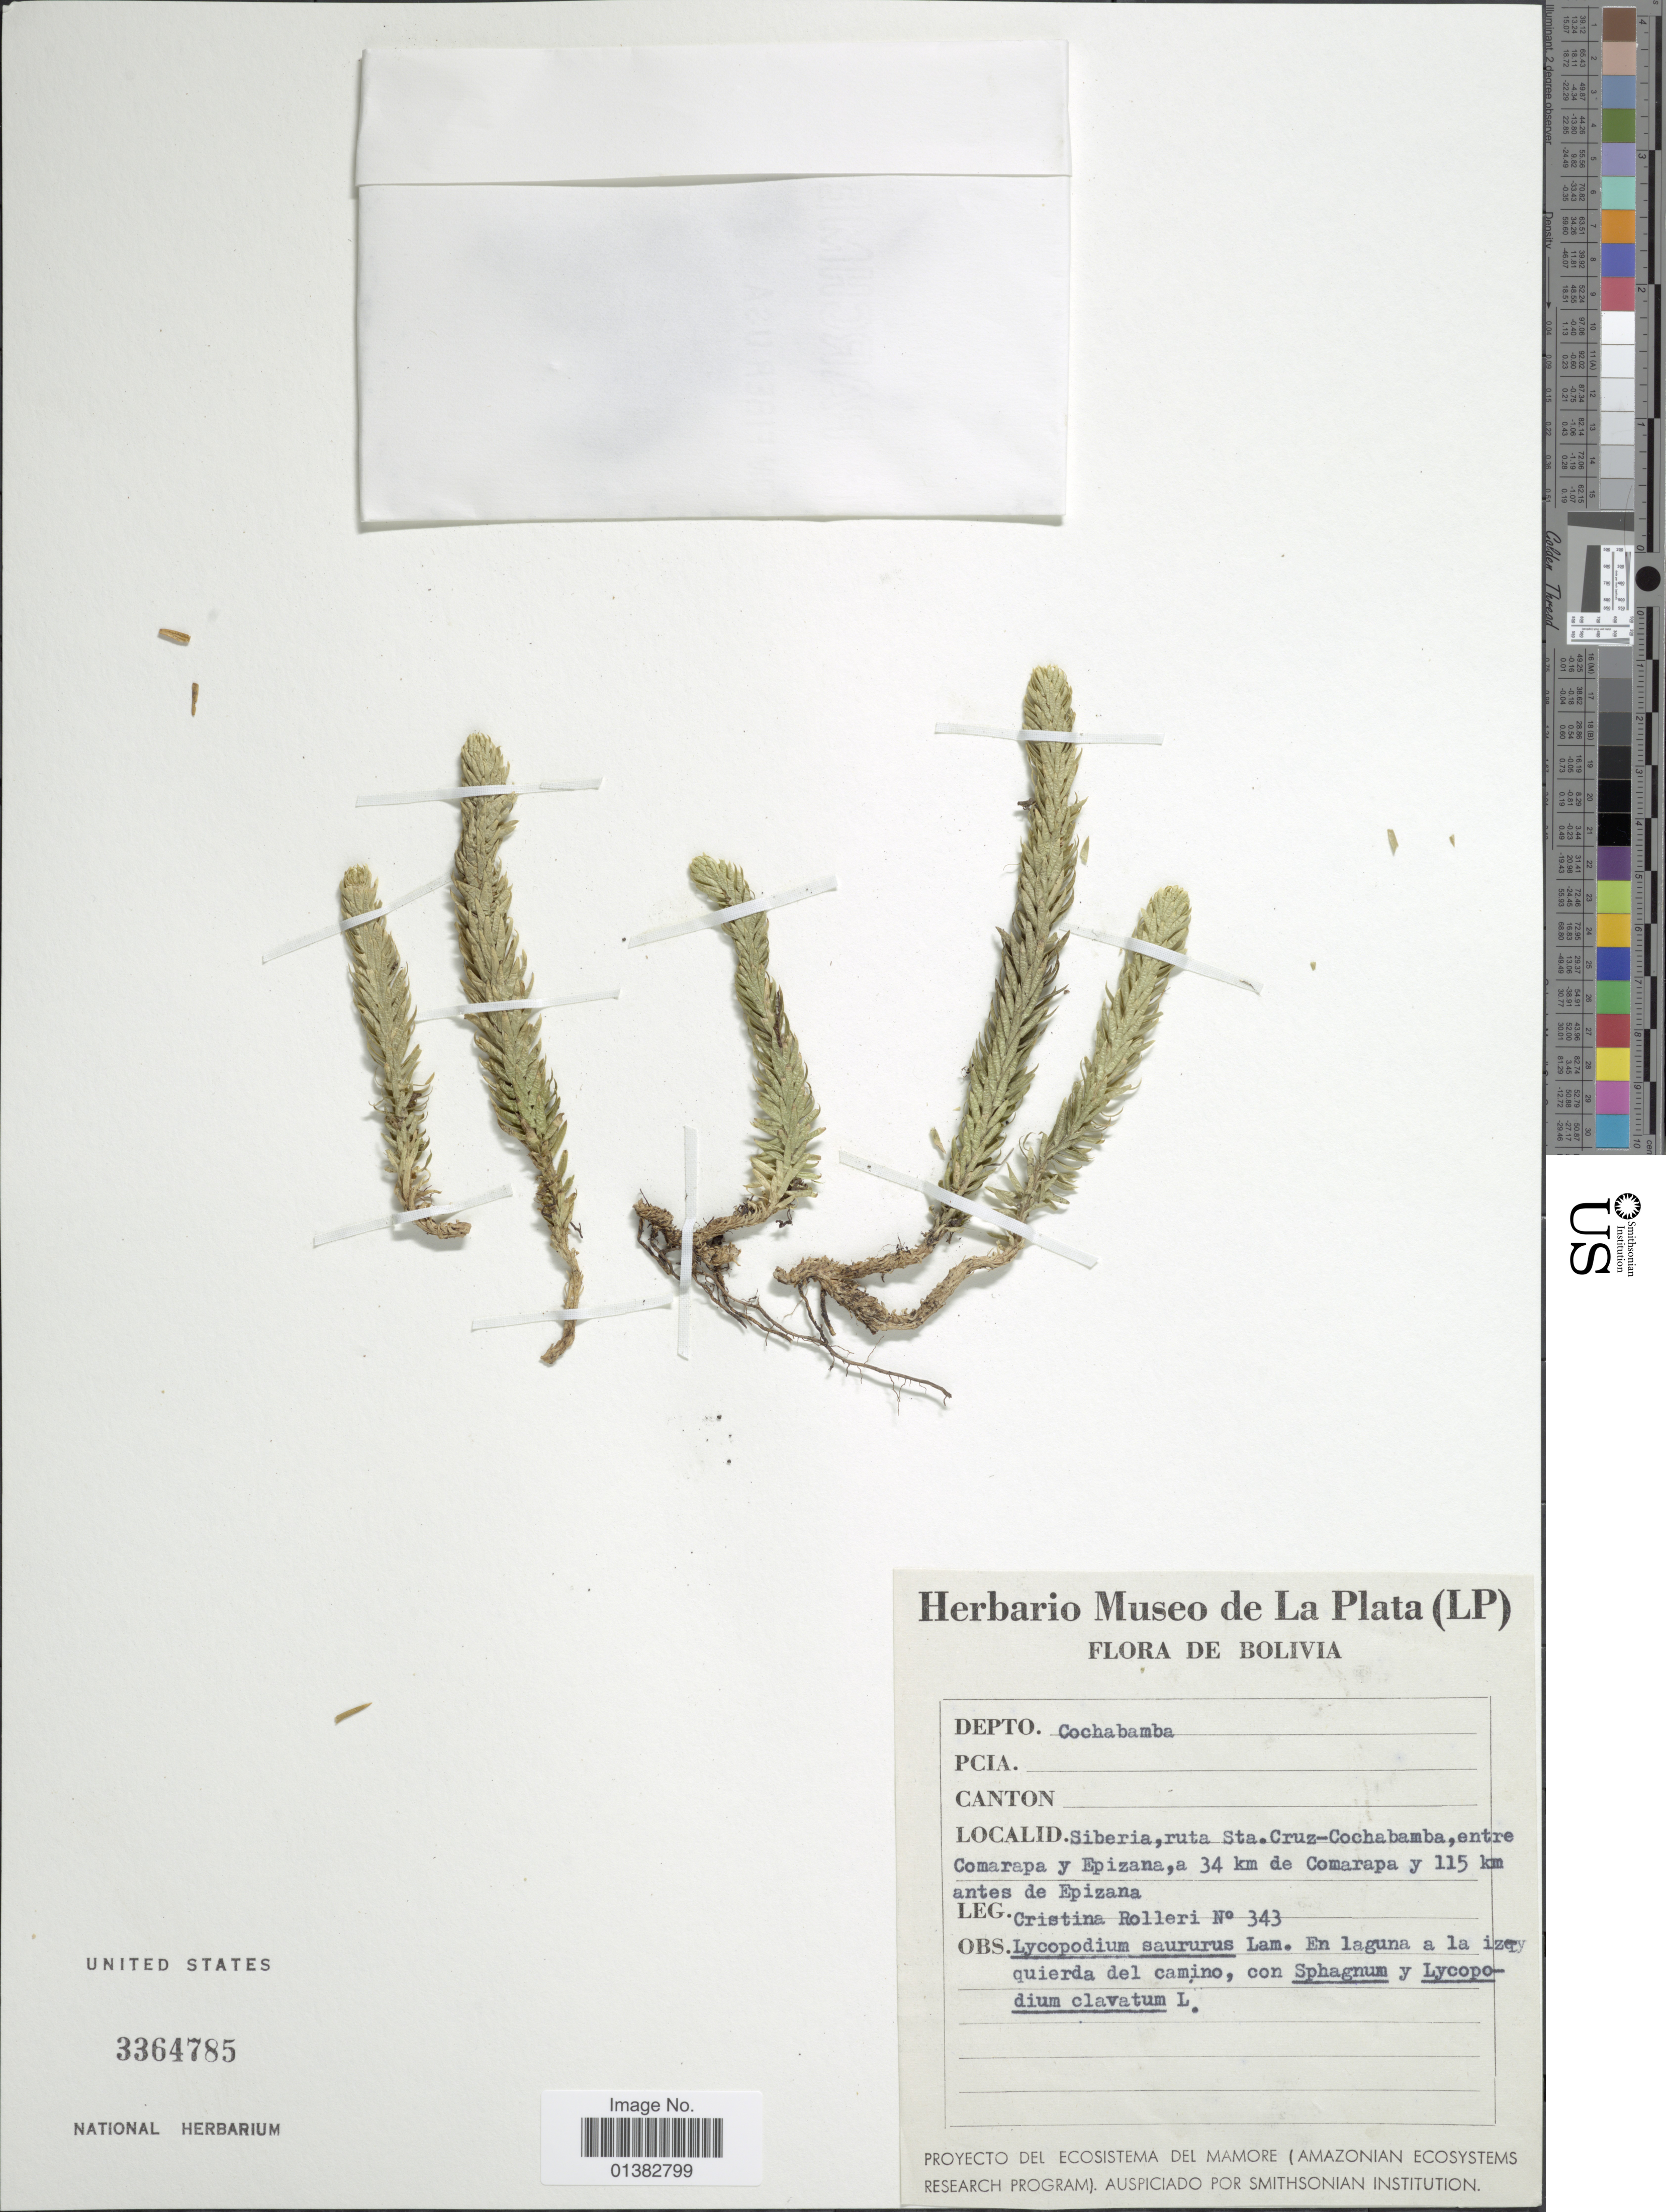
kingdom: Plantae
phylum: Tracheophyta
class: Lycopodiopsida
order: Lycopodiales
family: Lycopodiaceae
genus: Phlegmariurus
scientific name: Phlegmariurus saururus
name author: (Lam.) B. Øllg.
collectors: C. Rolleri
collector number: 343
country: Bolivia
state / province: Cochabamba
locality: Siberia, ruta Sta. Cruz-Cochabamba, entre Comarapa y Epizana, a 34 km de Comarapa y 115 km antes de Epizana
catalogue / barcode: US 3364785